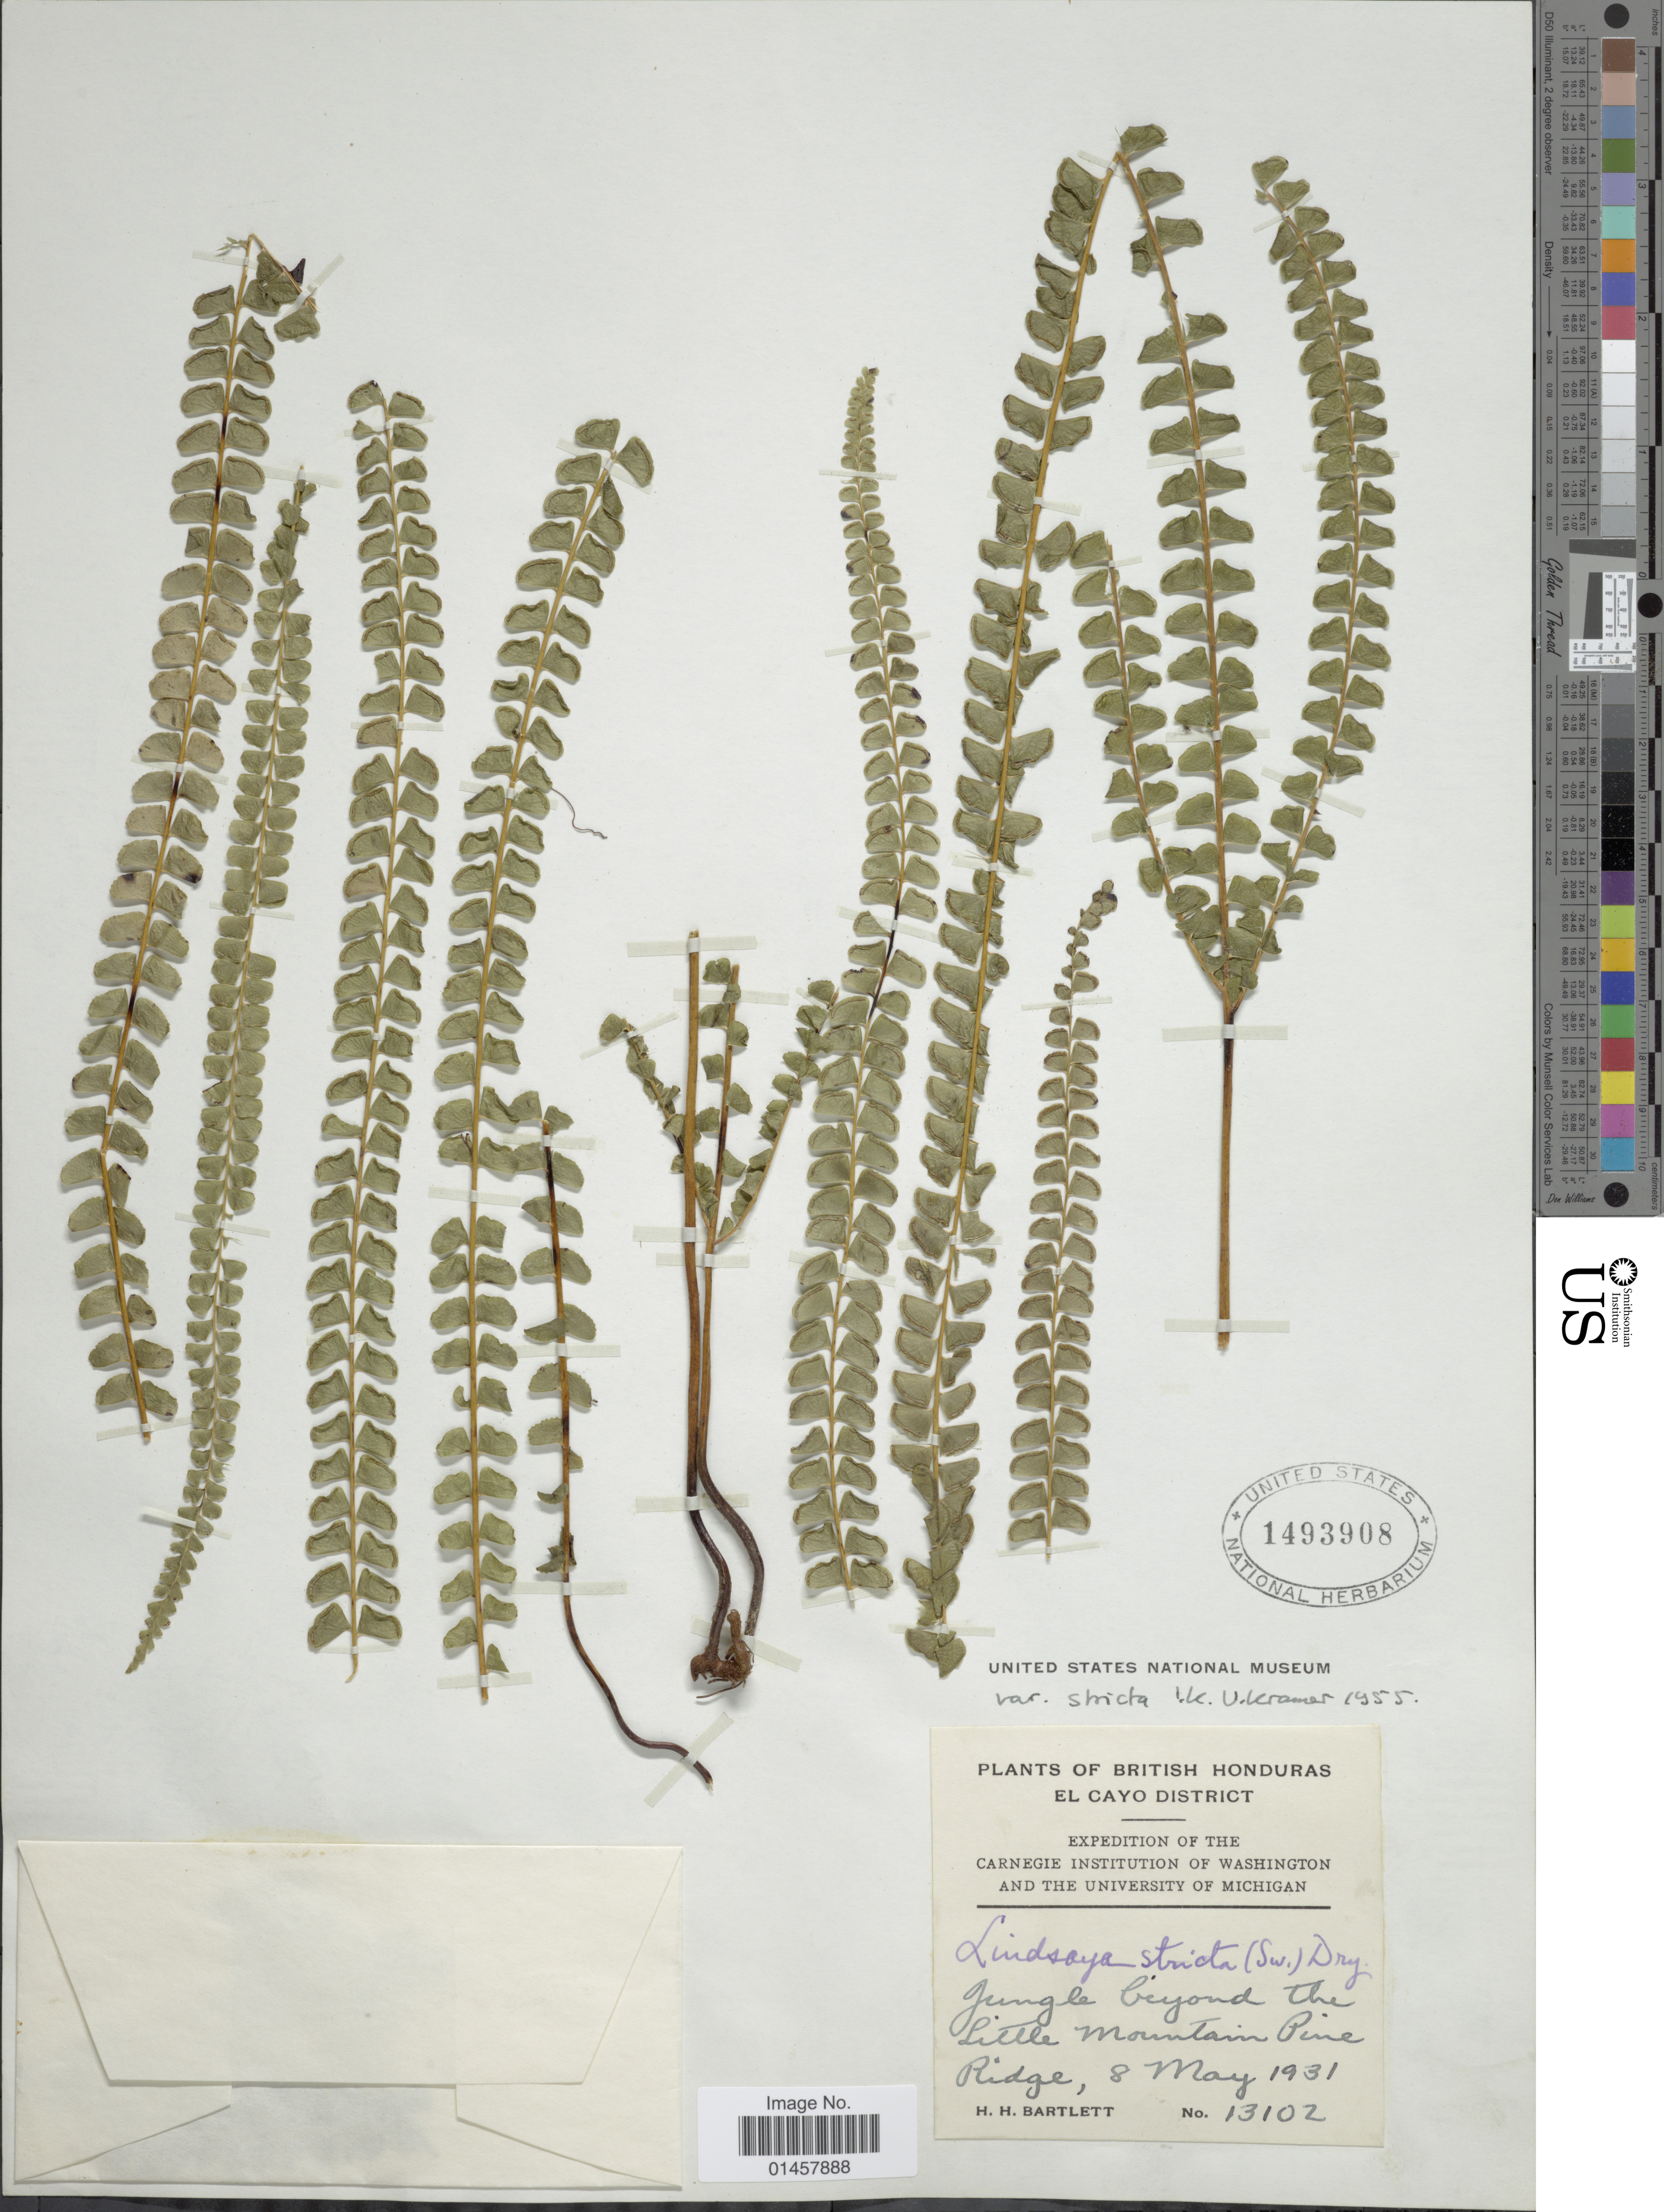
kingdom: Plantae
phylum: Tracheophyta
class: Polypodiopsida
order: Polypodiales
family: Lindsaeaceae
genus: Lindsaea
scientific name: Lindsaea stricta f. stricta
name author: (Sw.) Dryand.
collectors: H. H. Bartlett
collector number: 13102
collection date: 1931-05-08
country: Belize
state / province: Cayo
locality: British Honduras, El Cayo District. Jungle beyond the Little Mountain Pine Ridge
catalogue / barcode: US 1493908